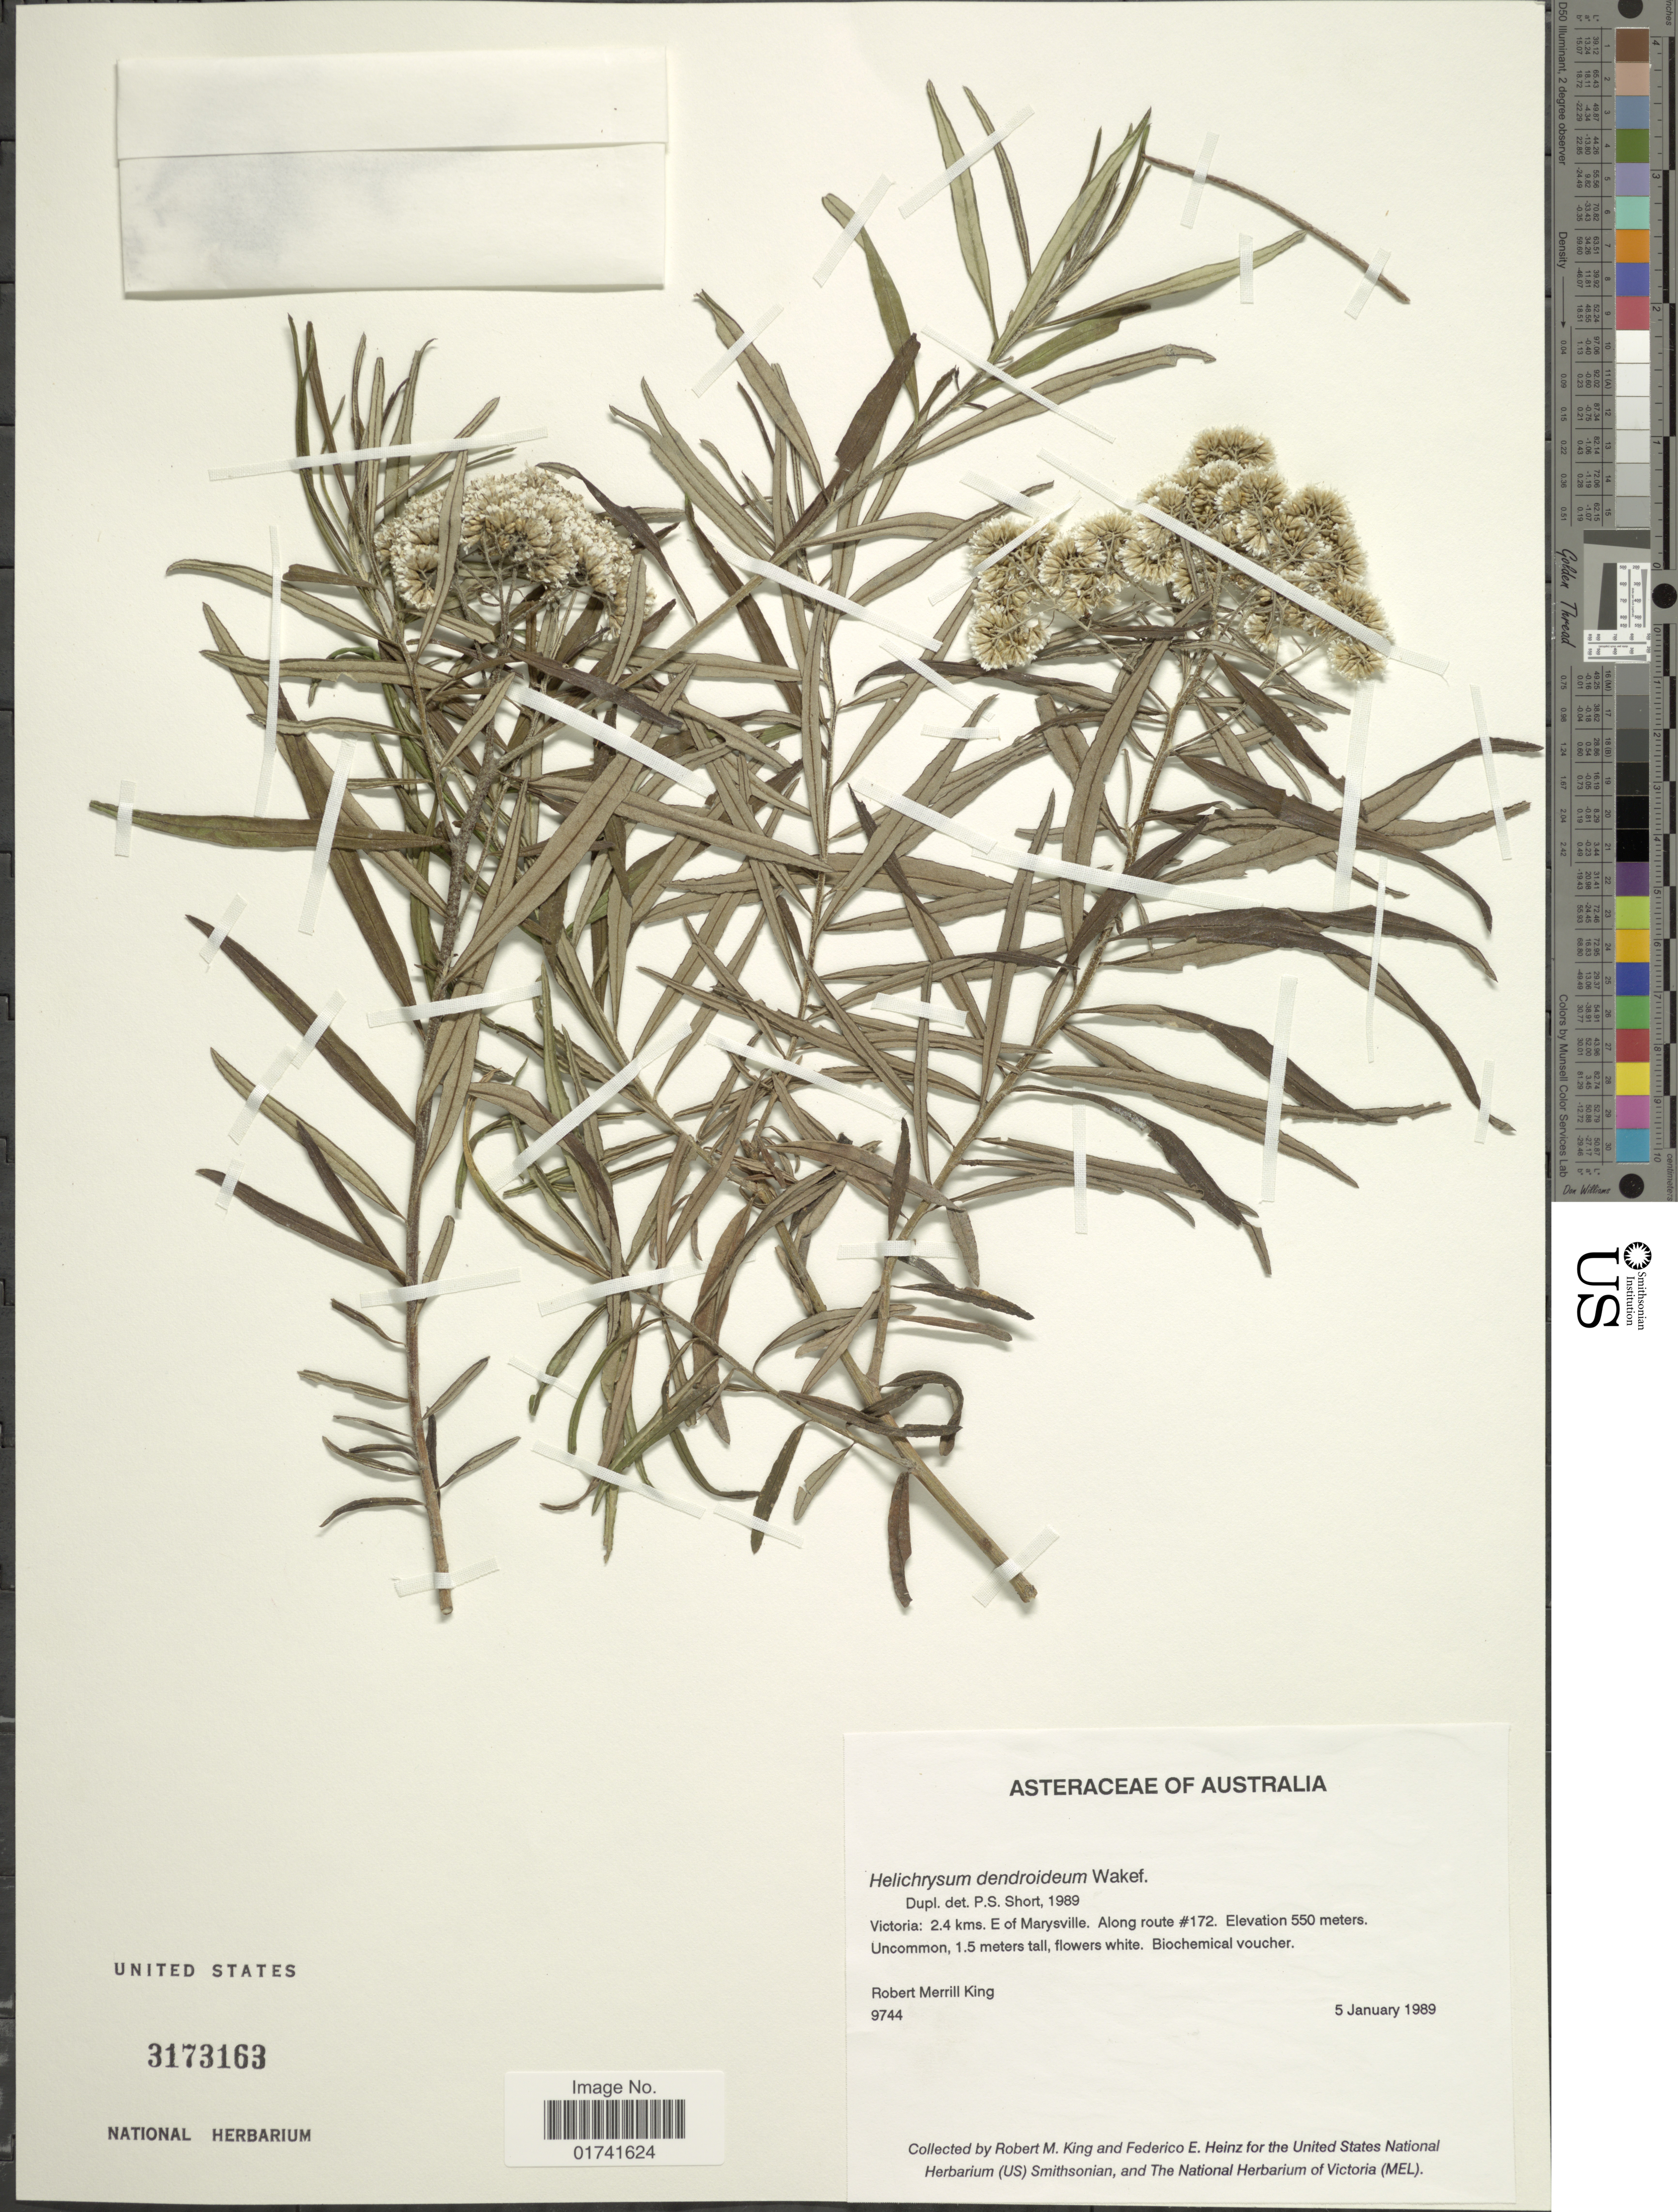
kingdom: Plantae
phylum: Tracheophyta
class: Magnoliopsida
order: Asterales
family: Asteraceae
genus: Ozothamnus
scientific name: Ozothamnus ferrugineus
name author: (Labill.) Sweet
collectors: R. M. King & F. Heinz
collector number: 9744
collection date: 1989-01-05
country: Australia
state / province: Victoria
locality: Victoria: 2.4 kms. E of Marysville, along route #172.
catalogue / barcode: US 3173163